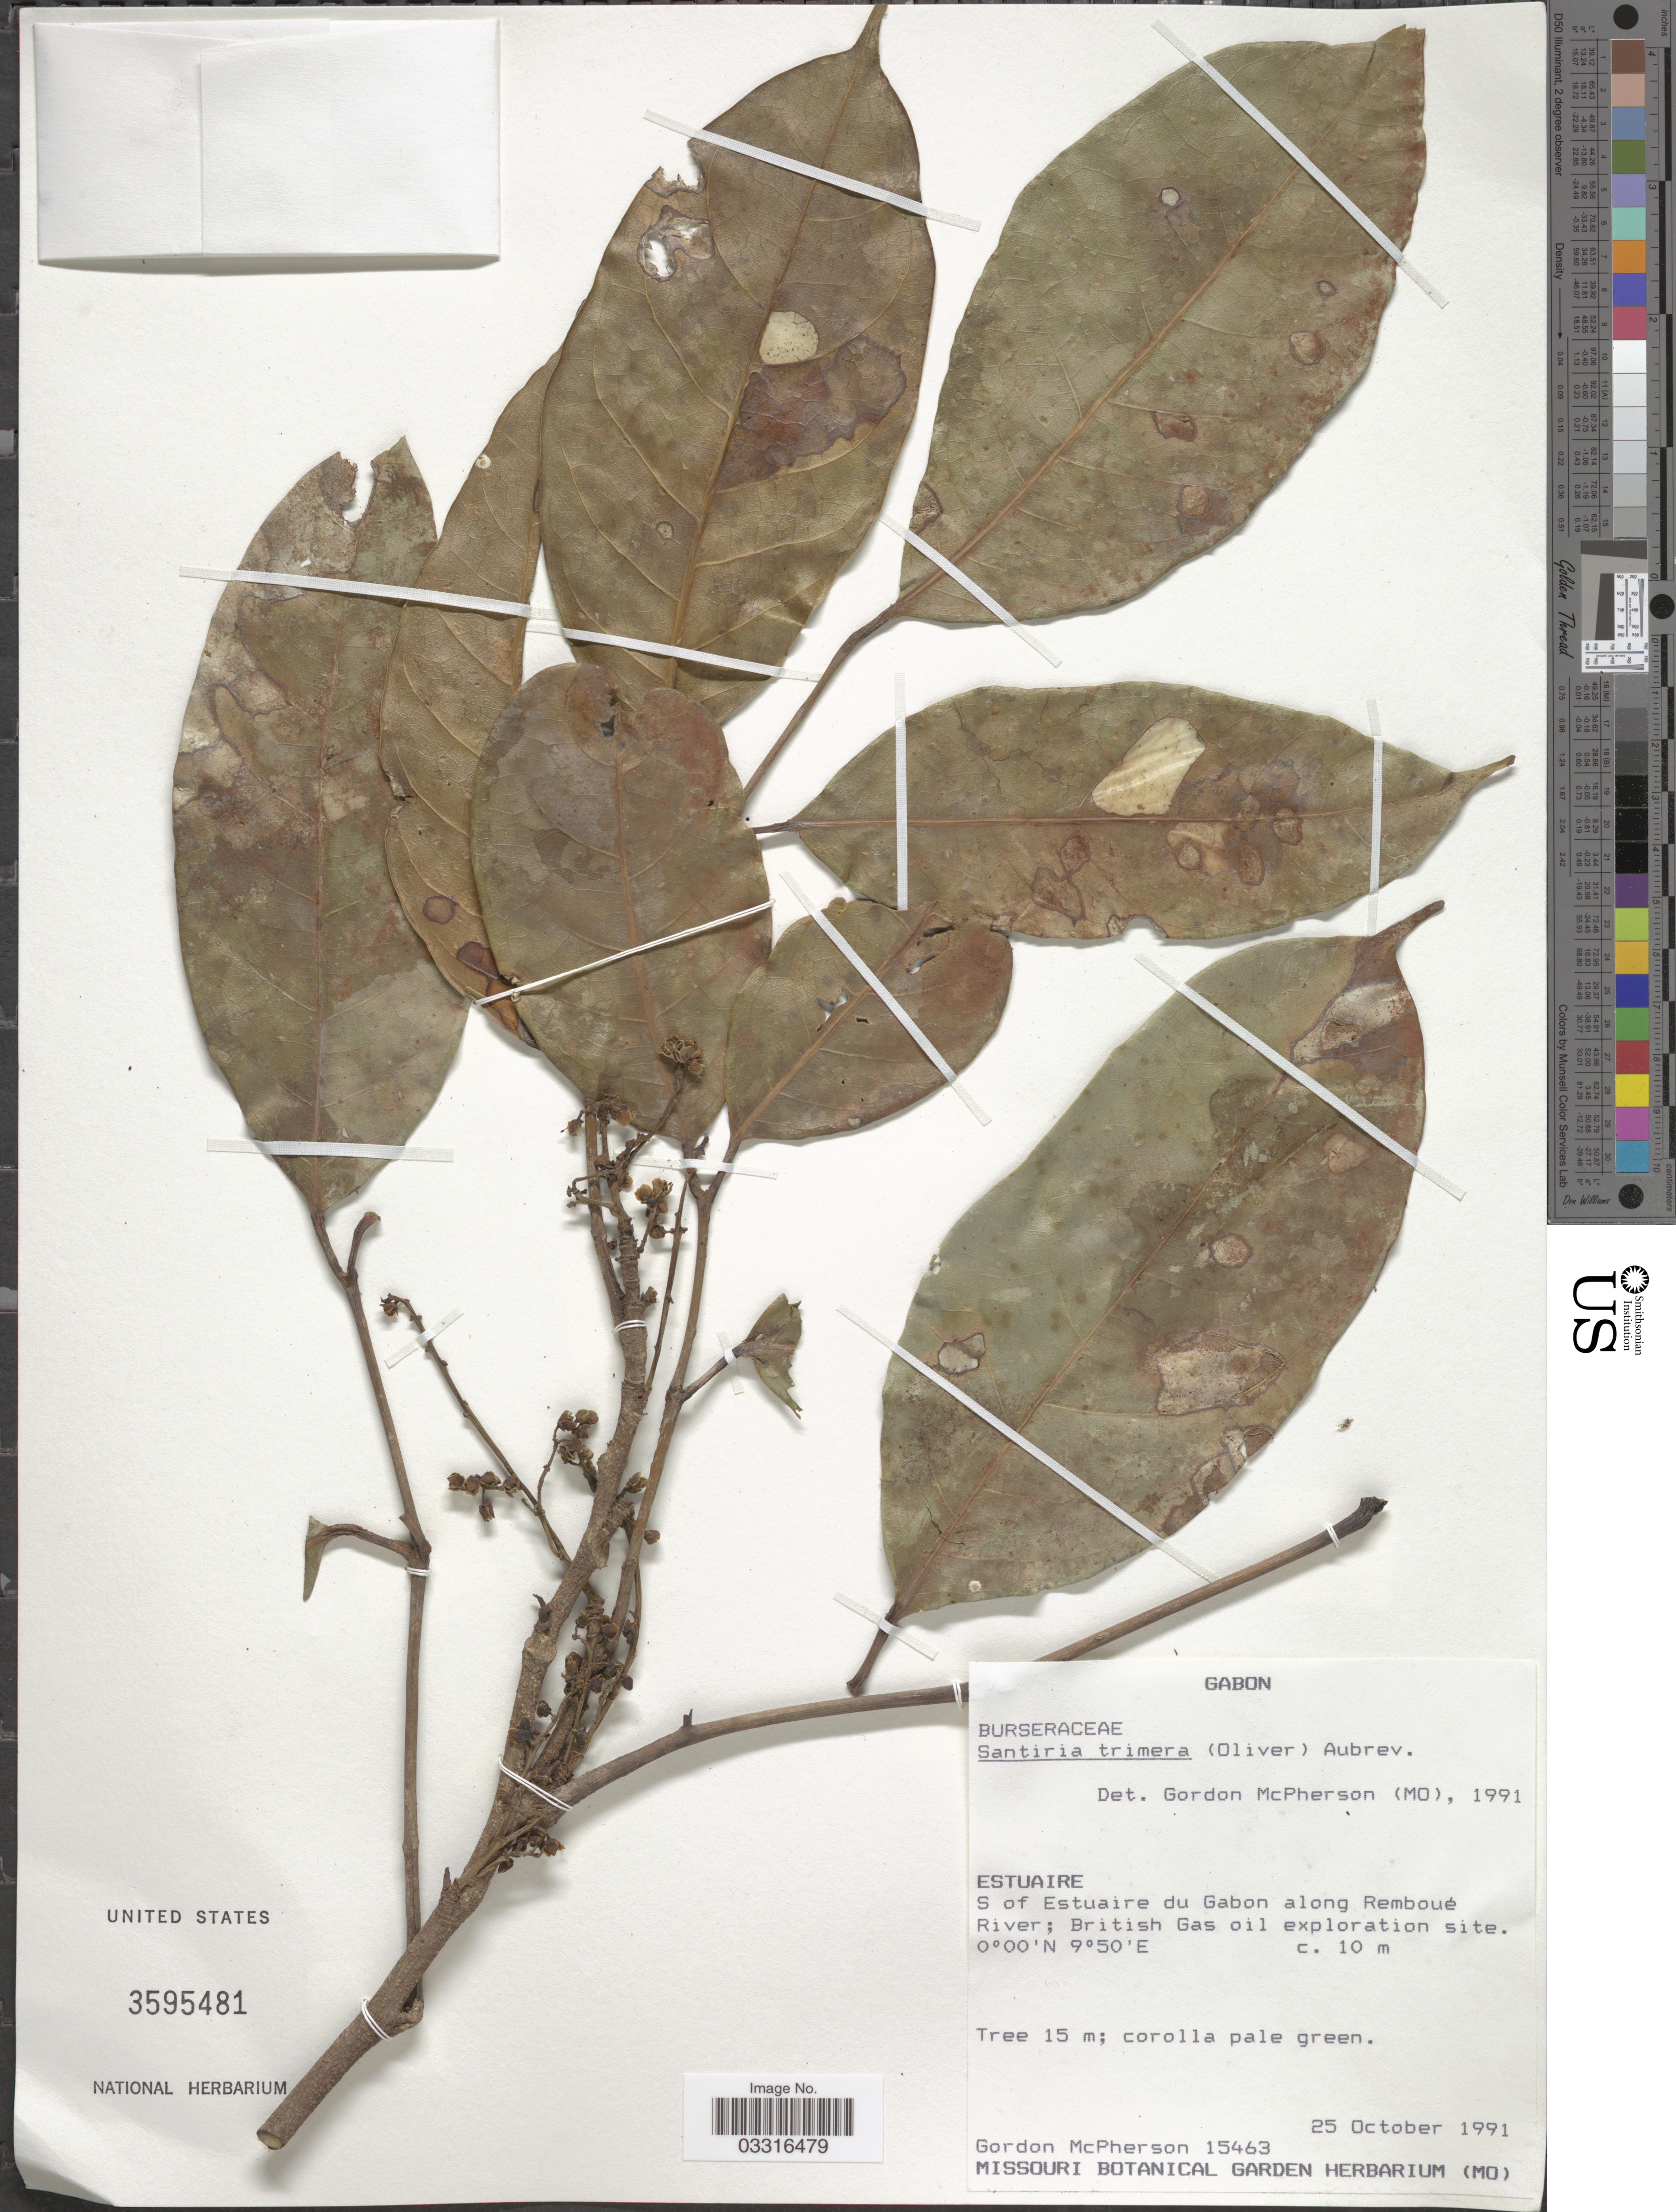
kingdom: Plantae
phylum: Tracheophyta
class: Magnoliopsida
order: Sapindales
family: Burseraceae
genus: Santiria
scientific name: Santiria trimera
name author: (Oliv.) Aubrév.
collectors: G. McPherson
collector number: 15463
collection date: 1991-10-25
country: Gabon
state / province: Estuaire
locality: S of Estuaire du Gabon along Remboué River; British Gas oil exploration site.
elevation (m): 10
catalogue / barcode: US 3595481